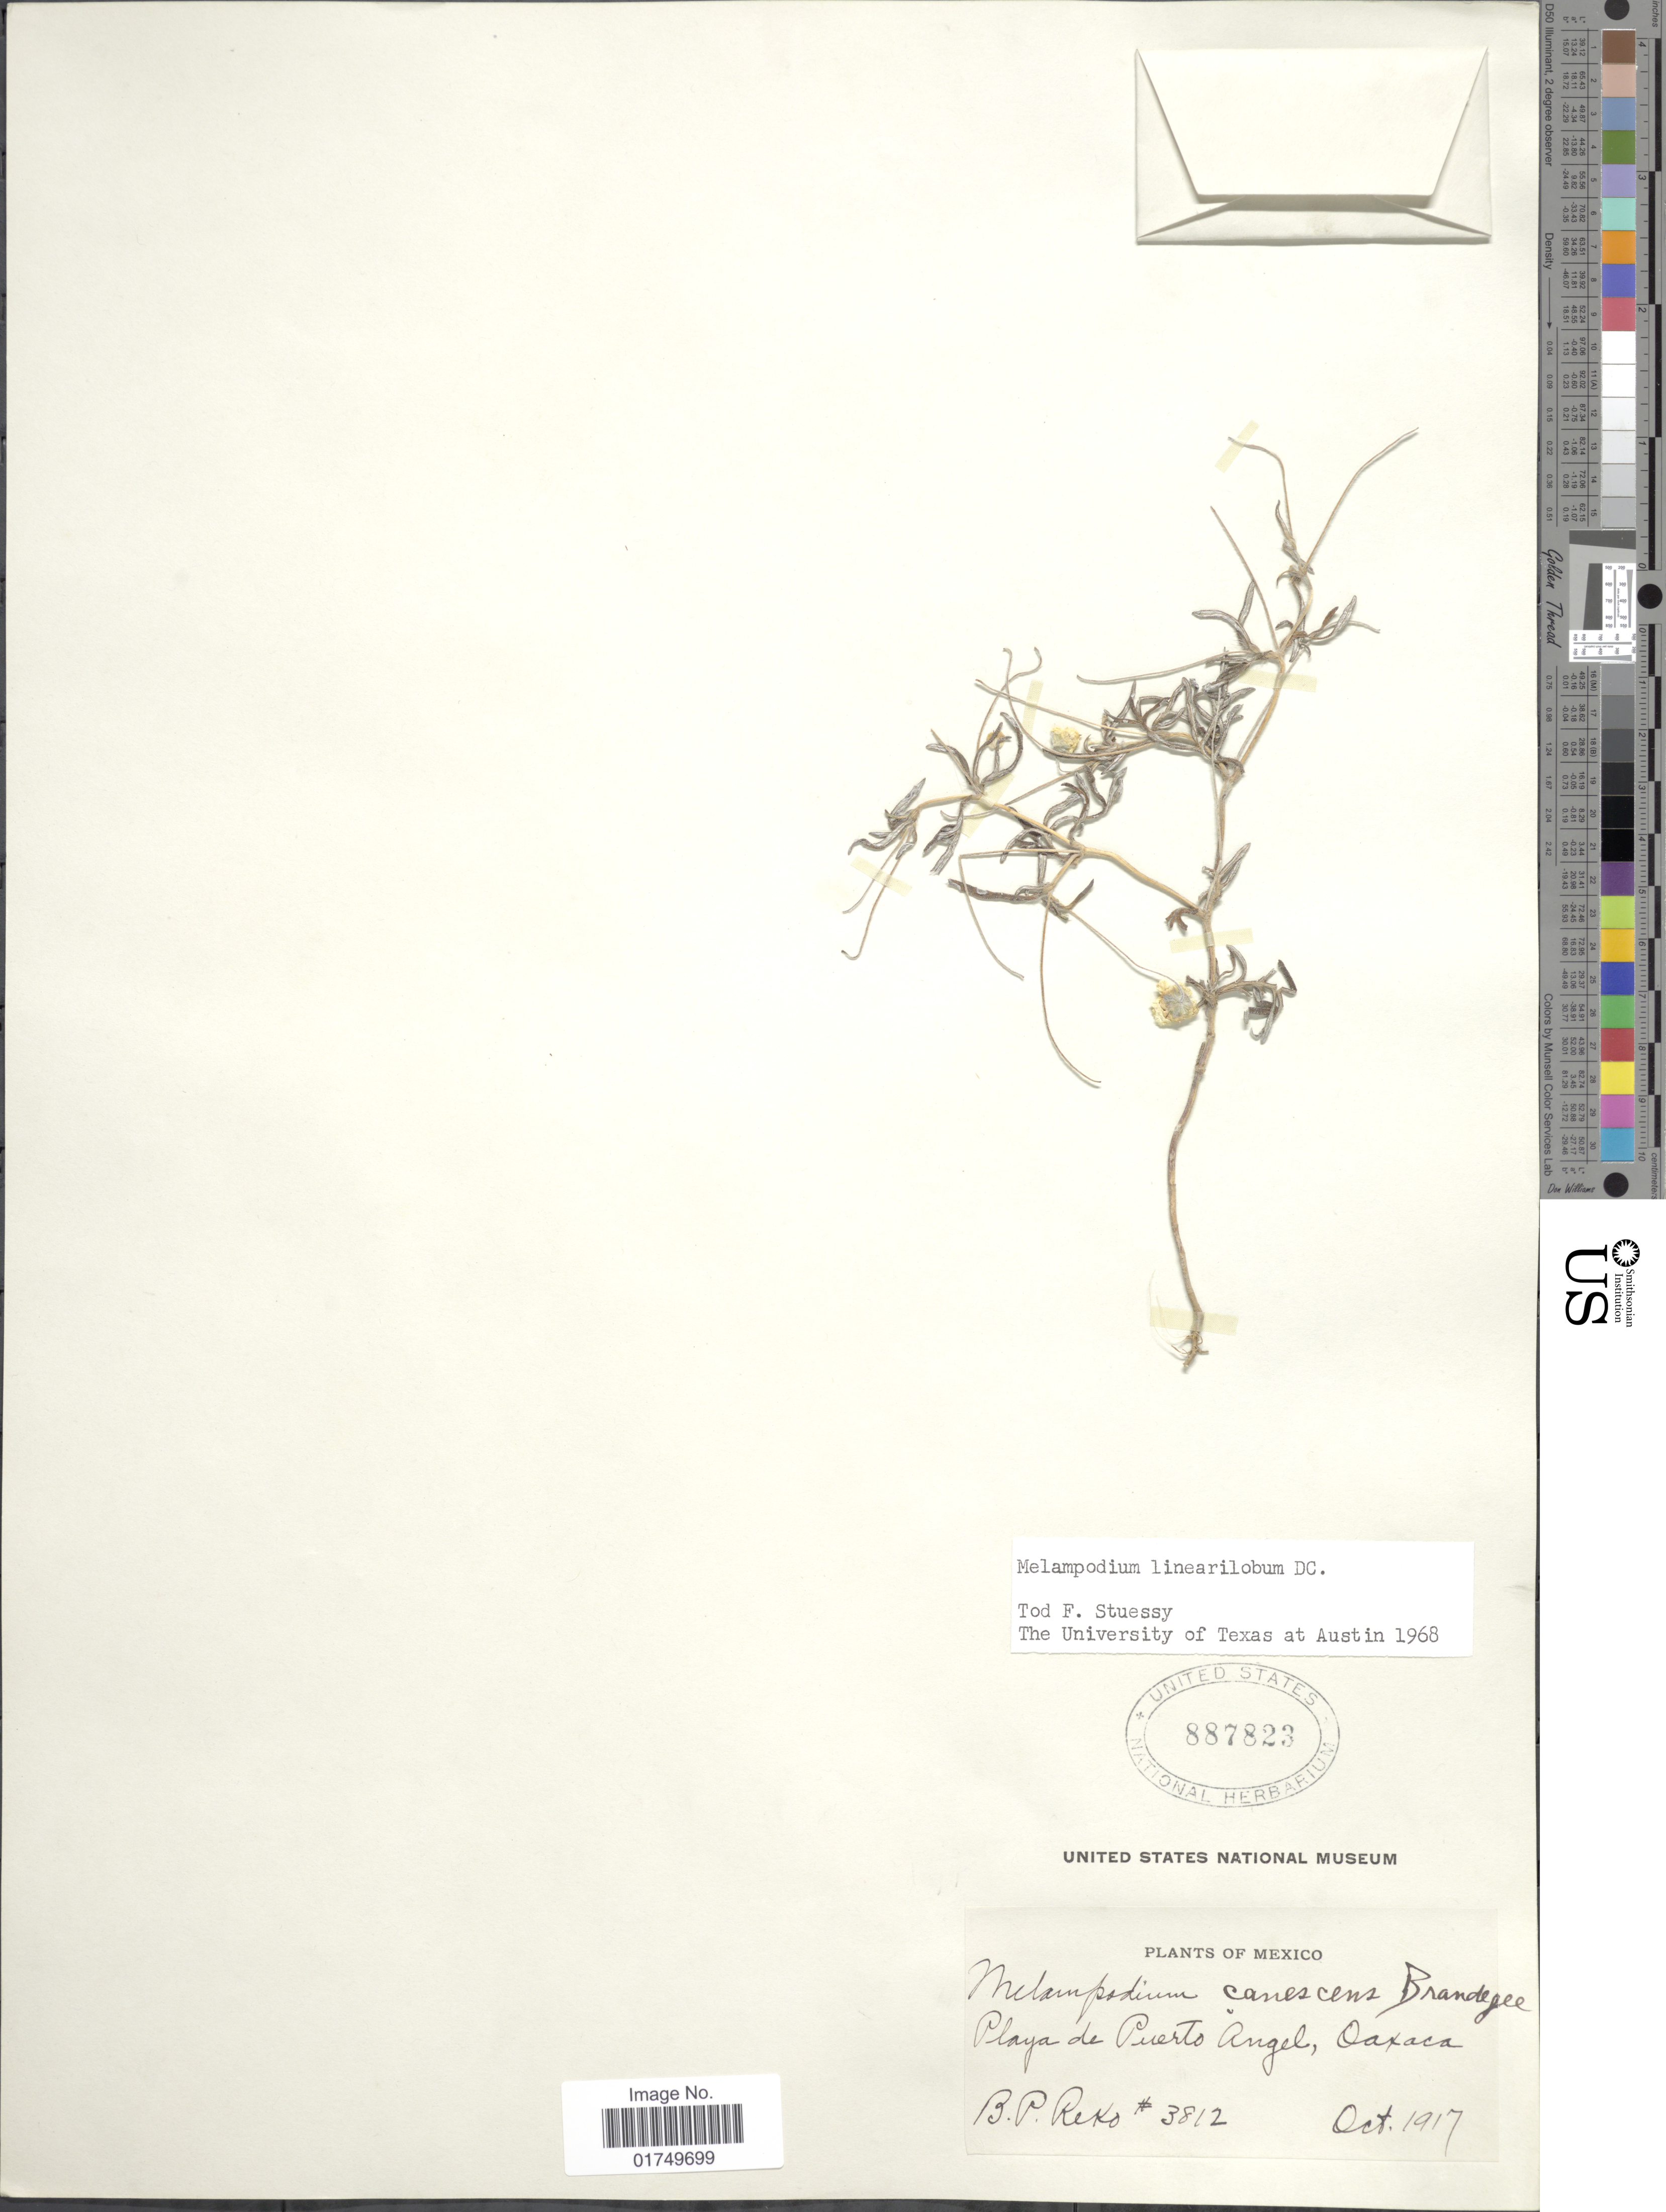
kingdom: Plantae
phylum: Tracheophyta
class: Magnoliopsida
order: Asterales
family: Asteraceae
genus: Melampodium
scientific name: Melampodium linearilobum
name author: DC.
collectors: B. P. Reko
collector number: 3812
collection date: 1917-10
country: Mexico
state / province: Oaxaca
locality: Playa de Puerto Angel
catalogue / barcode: US 887823